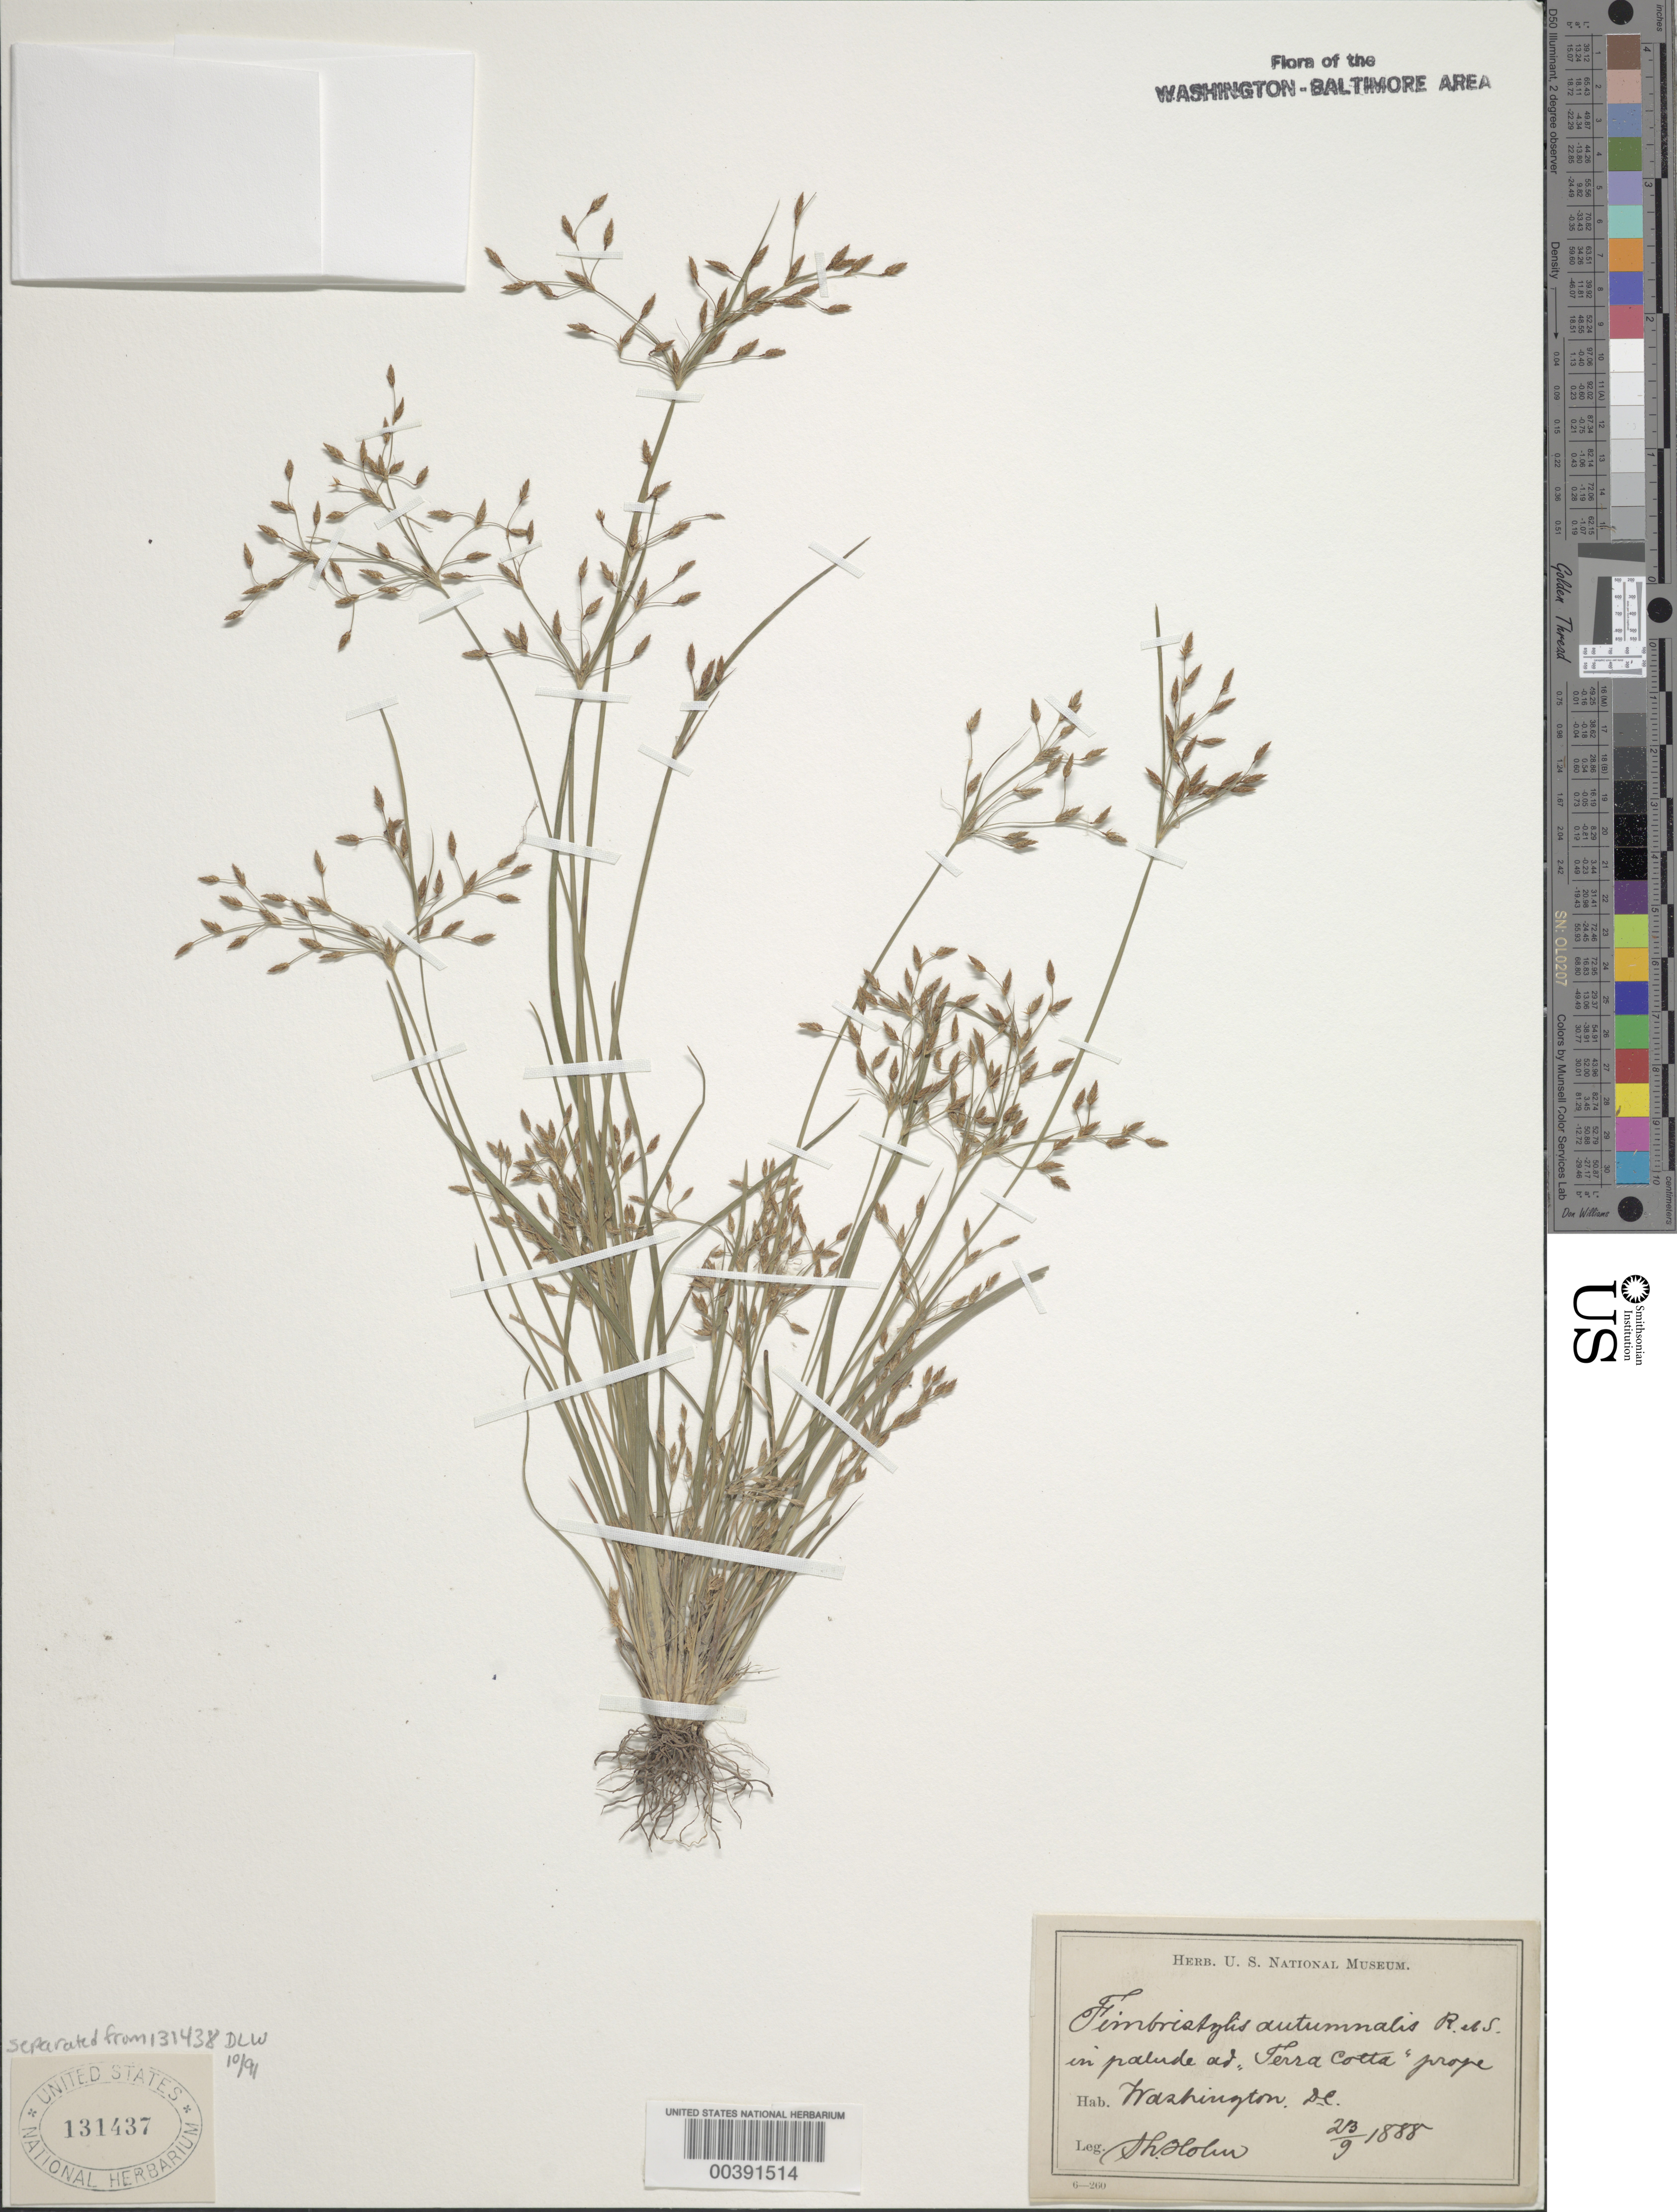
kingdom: Plantae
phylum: Tracheophyta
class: Liliopsida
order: Poales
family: Cyperaceae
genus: Fimbristylis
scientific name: Fimbristylis autumnalis (L.) Roem. & Schult.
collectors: T. Hohm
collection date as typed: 23 Sep 1888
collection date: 1888-09-23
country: United States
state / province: District of Columbia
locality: Terra Cotta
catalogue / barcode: US 131437